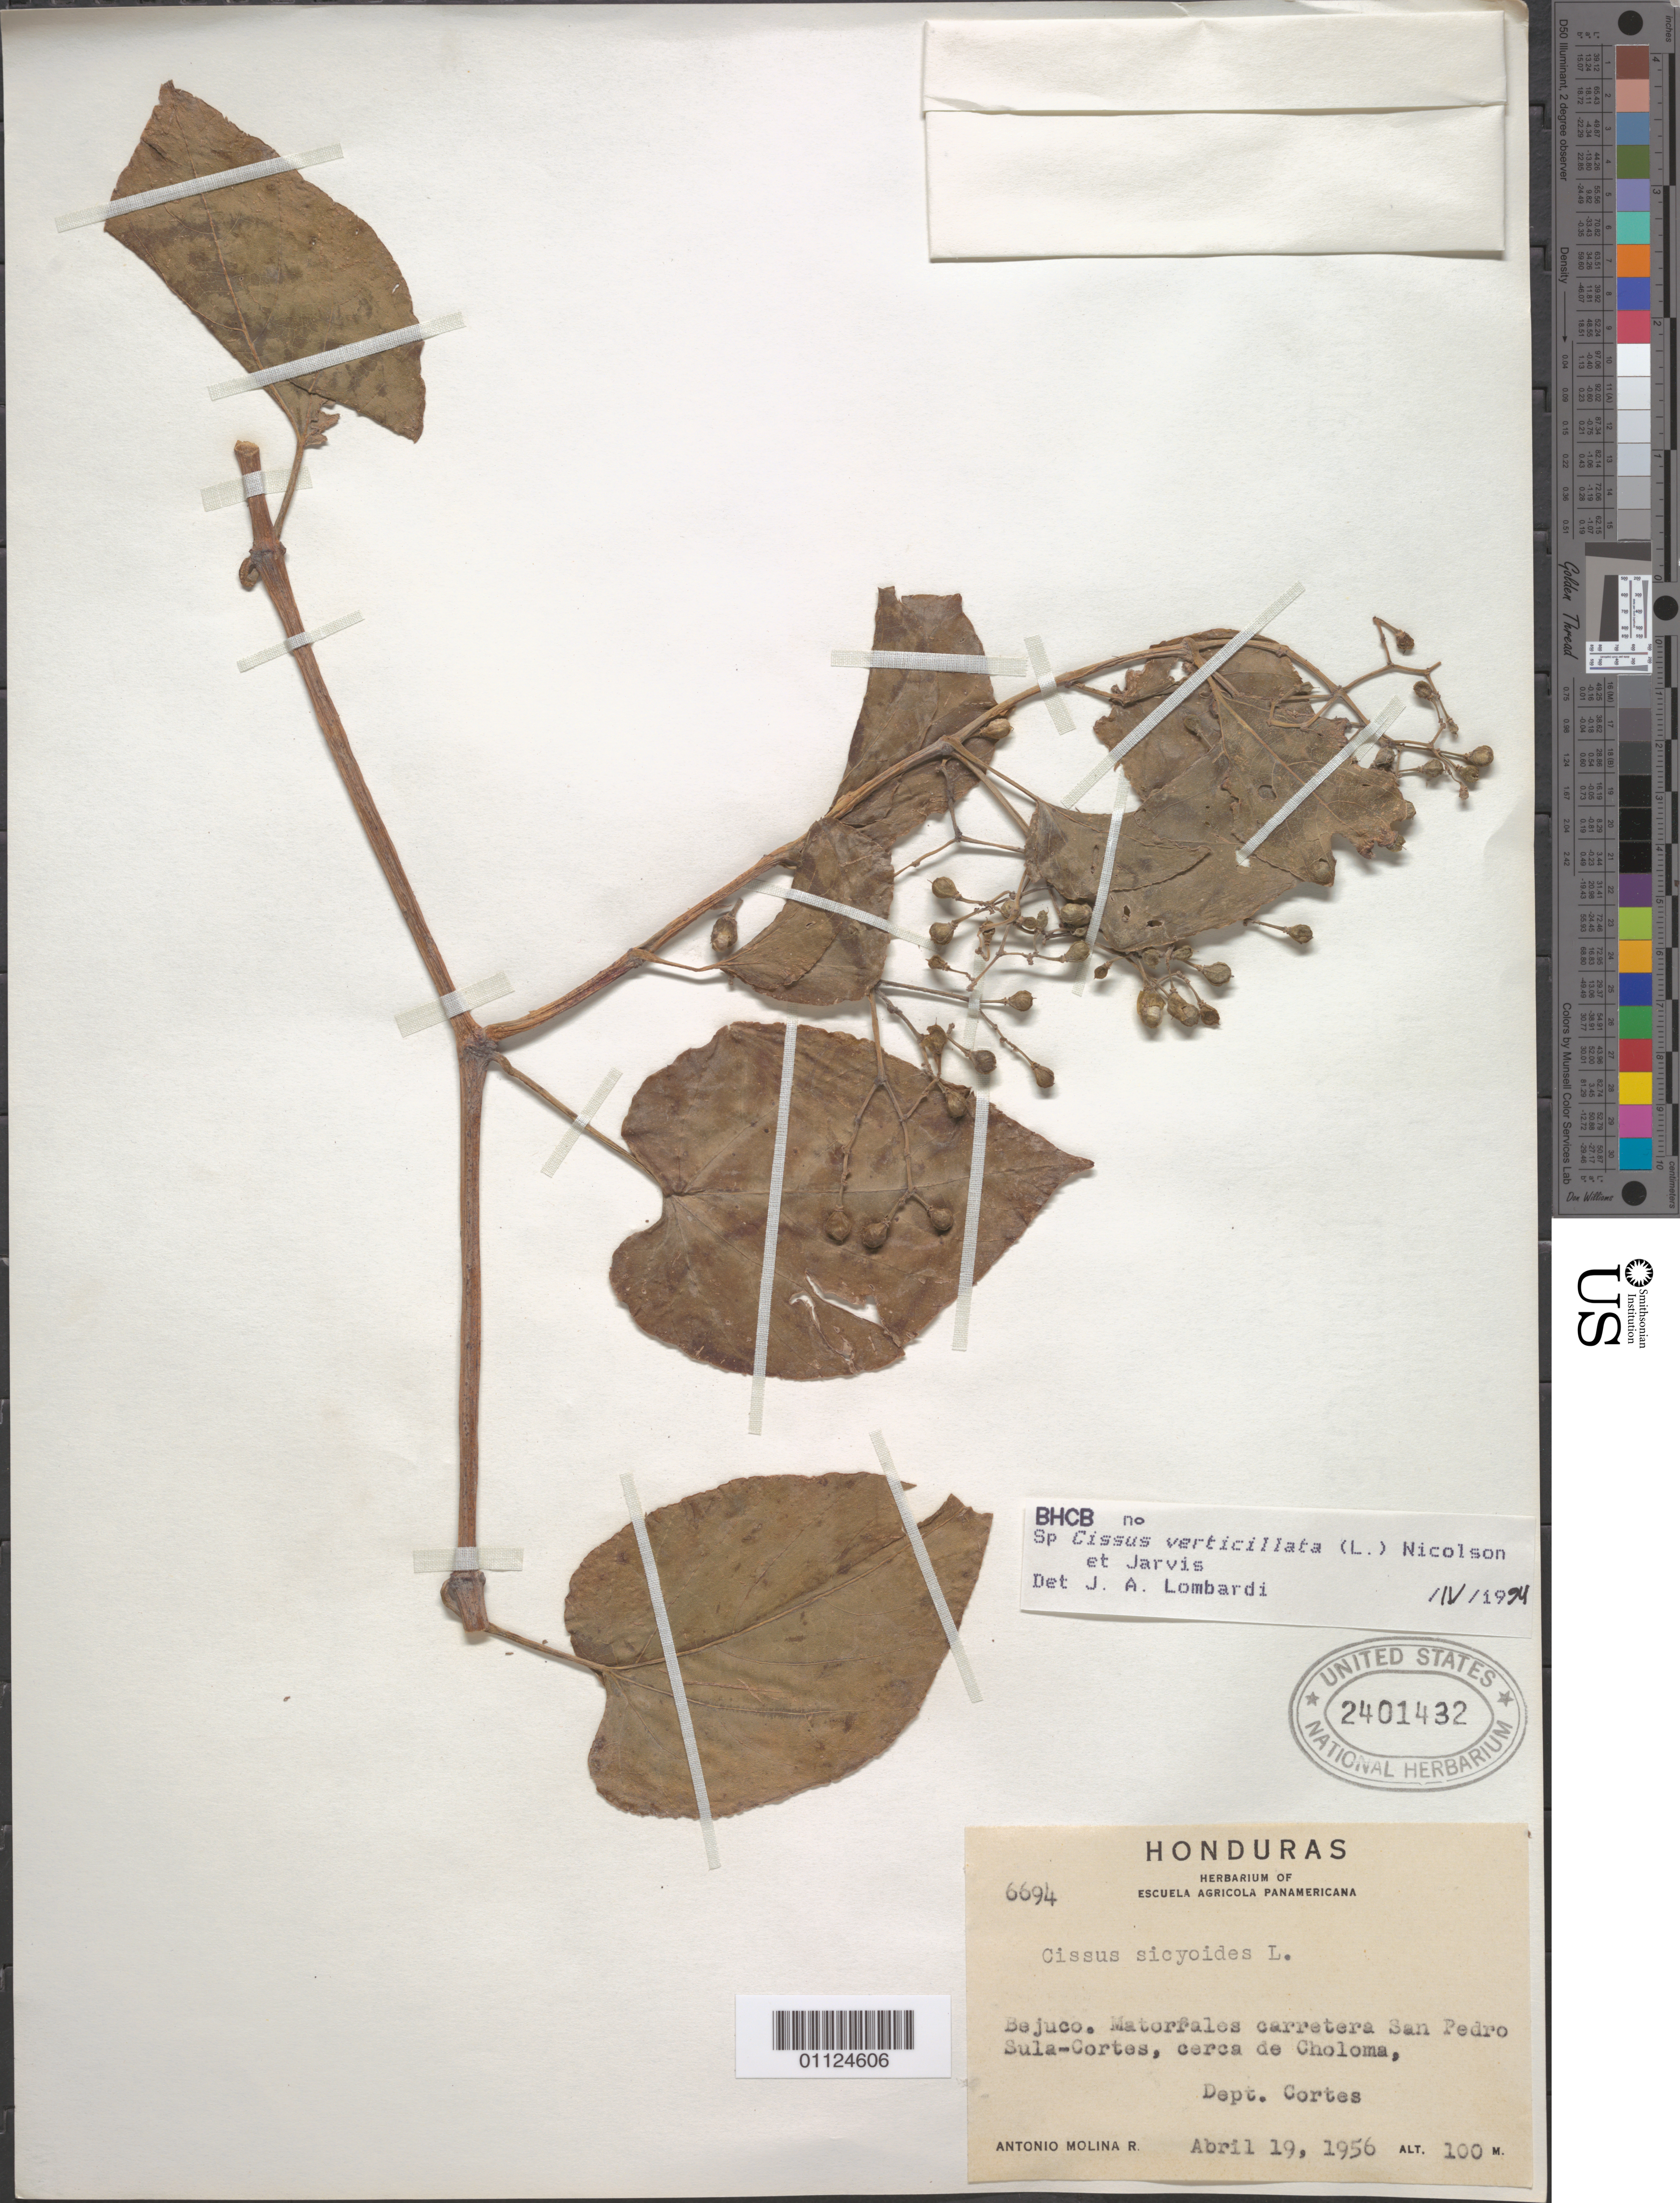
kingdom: Plantae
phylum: Tracheophyta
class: Magnoliopsida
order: Vitales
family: Vitaceae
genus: Cissus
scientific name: Cissus verticillata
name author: (L.) Nicolson & C.E. Jarvis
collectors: A. Molina R.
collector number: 6694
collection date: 1956-04-19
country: Honduras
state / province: Cortés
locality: Bojuco. Matorralos carretera San Padro Sula-Cortes, cerca de Choloma.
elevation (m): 100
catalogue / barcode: US 2401432